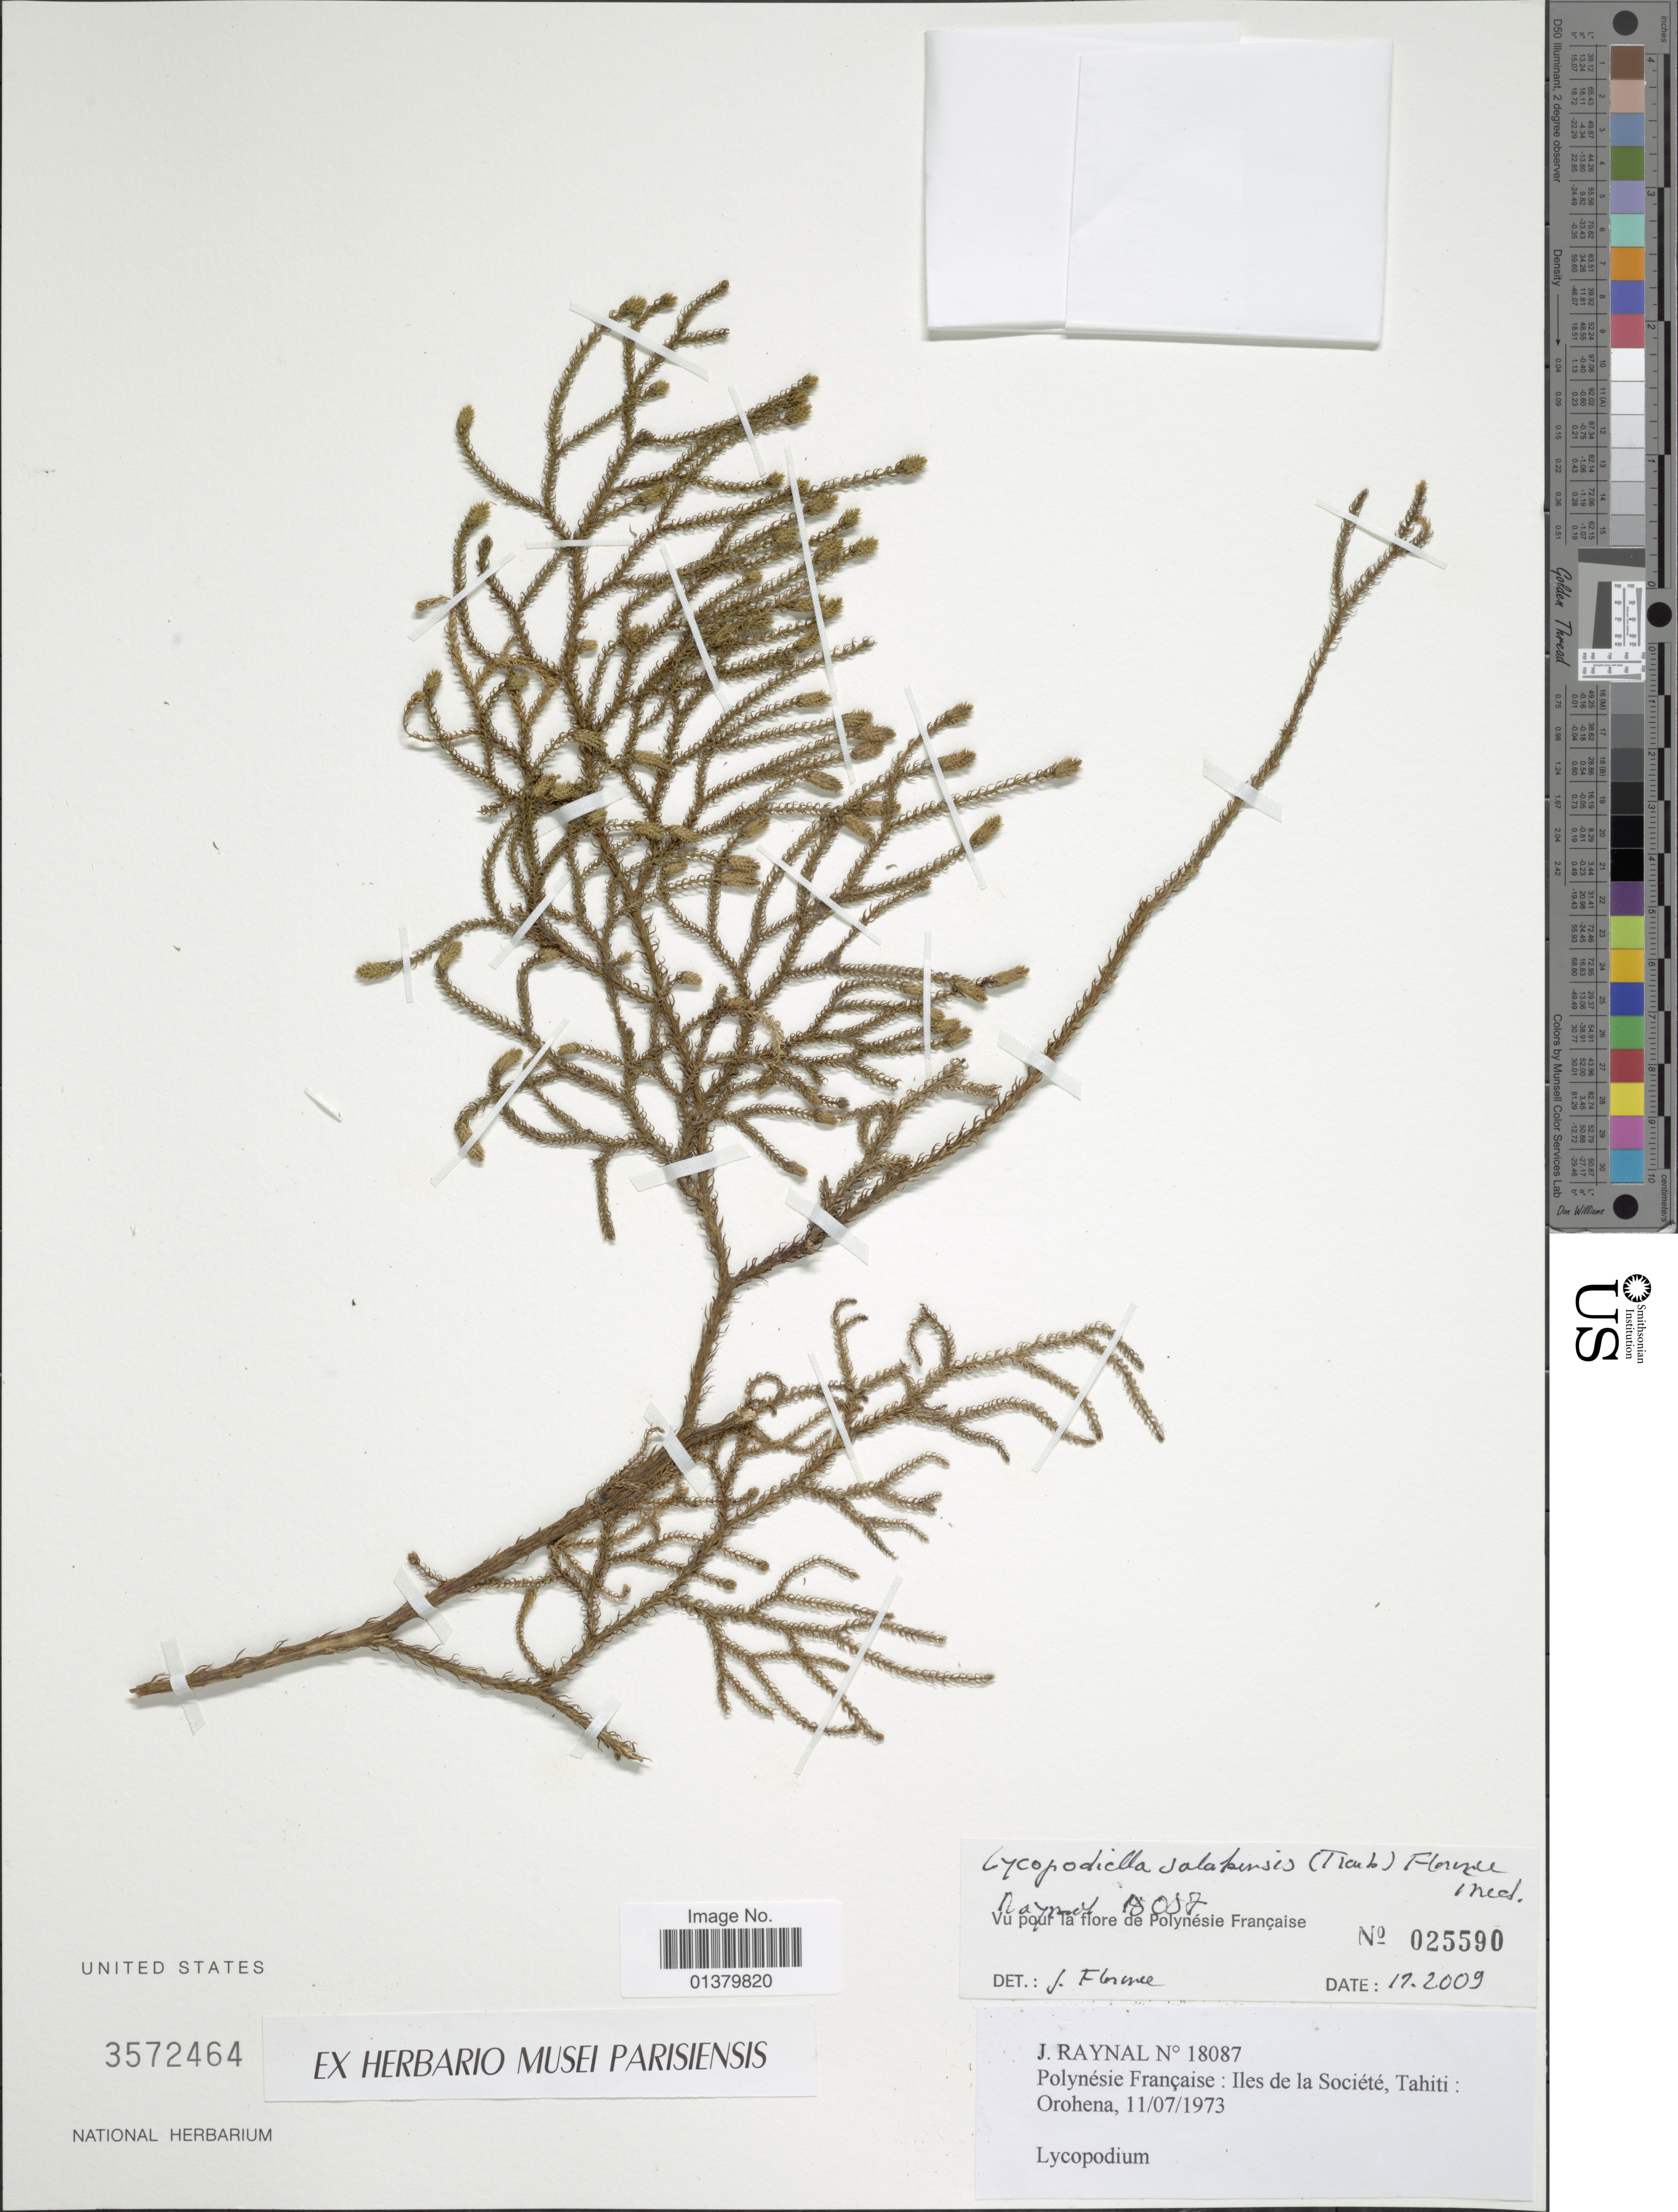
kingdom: Plantae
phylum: Tracheophyta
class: Lycopodiopsida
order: Lycopodiales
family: Lycopodiaceae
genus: Lycopodiella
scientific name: Lycopodiella salakensis, ined.2015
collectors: J. Raynal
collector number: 18087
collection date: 1973-07-11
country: French Polynesia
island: Tahiti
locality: Tahiti: Orohena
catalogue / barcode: US 3572464